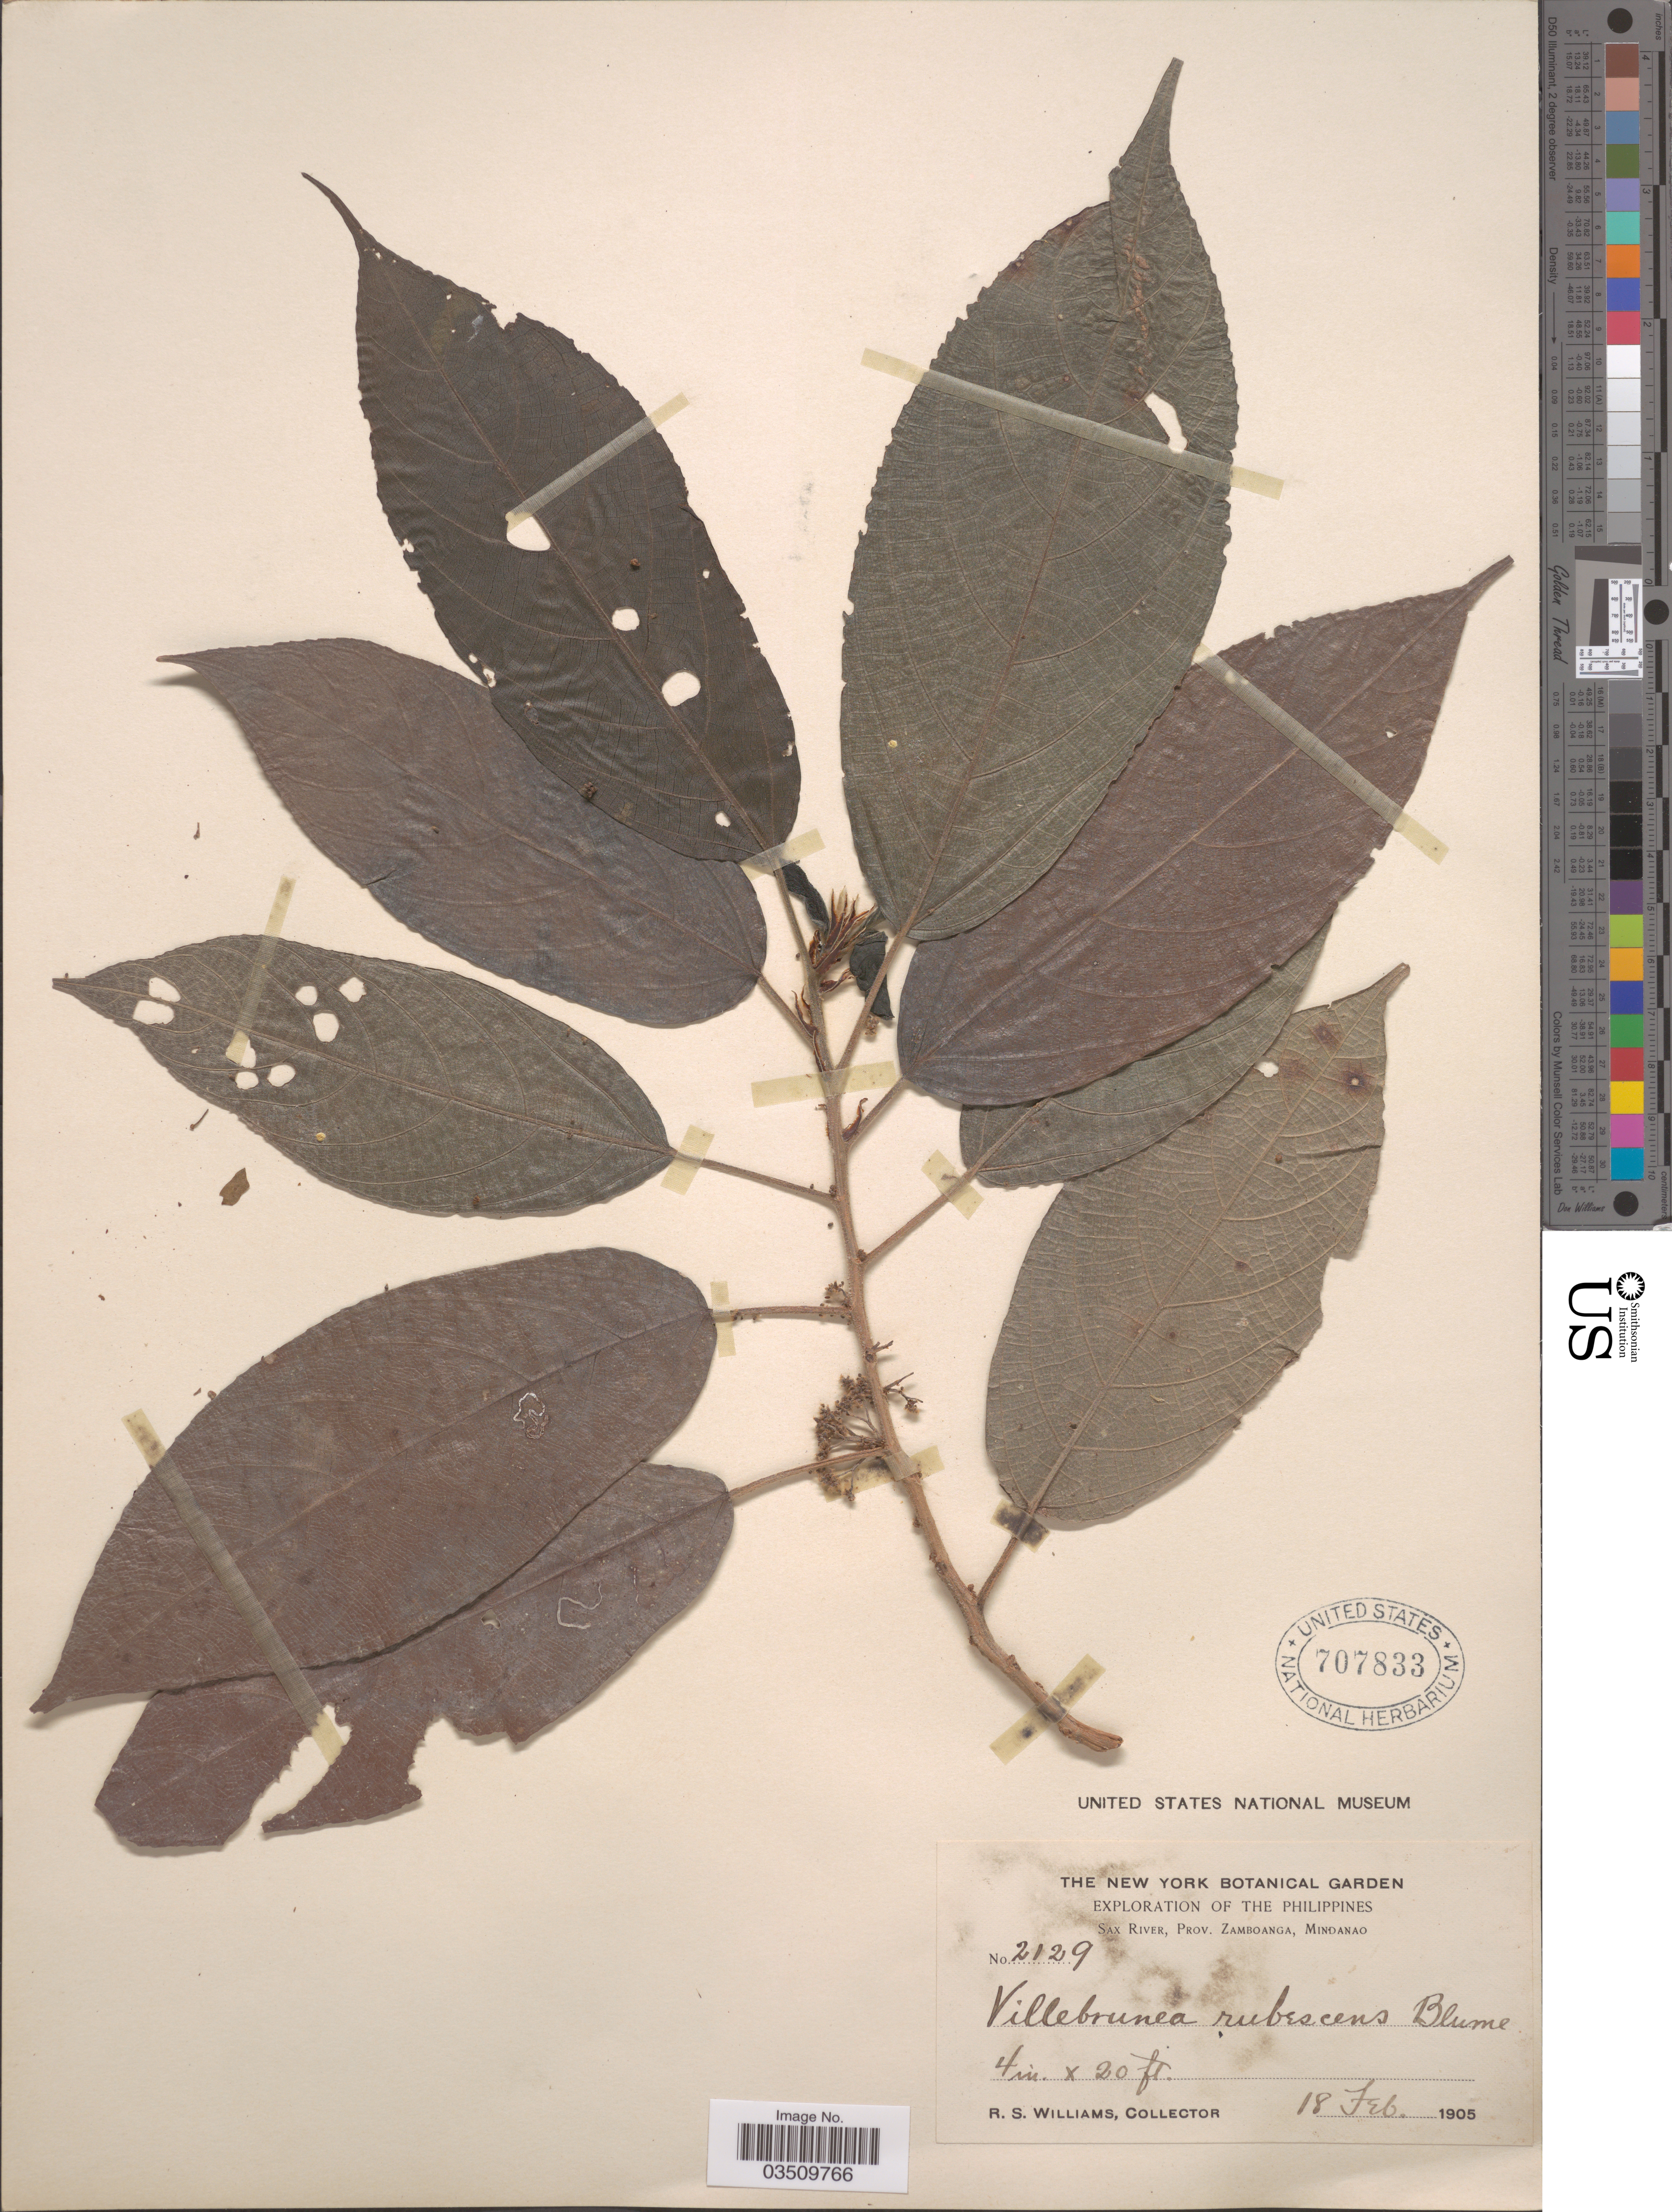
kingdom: Plantae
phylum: Tracheophyta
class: Magnoliopsida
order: Rosales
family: Urticaceae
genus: Oreocnide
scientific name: Oreocnide rubescens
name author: (Blume) Miq.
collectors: R. S. Williams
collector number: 2129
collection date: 1905-02-18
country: Philippines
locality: Sax River, Prov. Zamboanga, Mindanao.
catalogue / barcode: US 707833